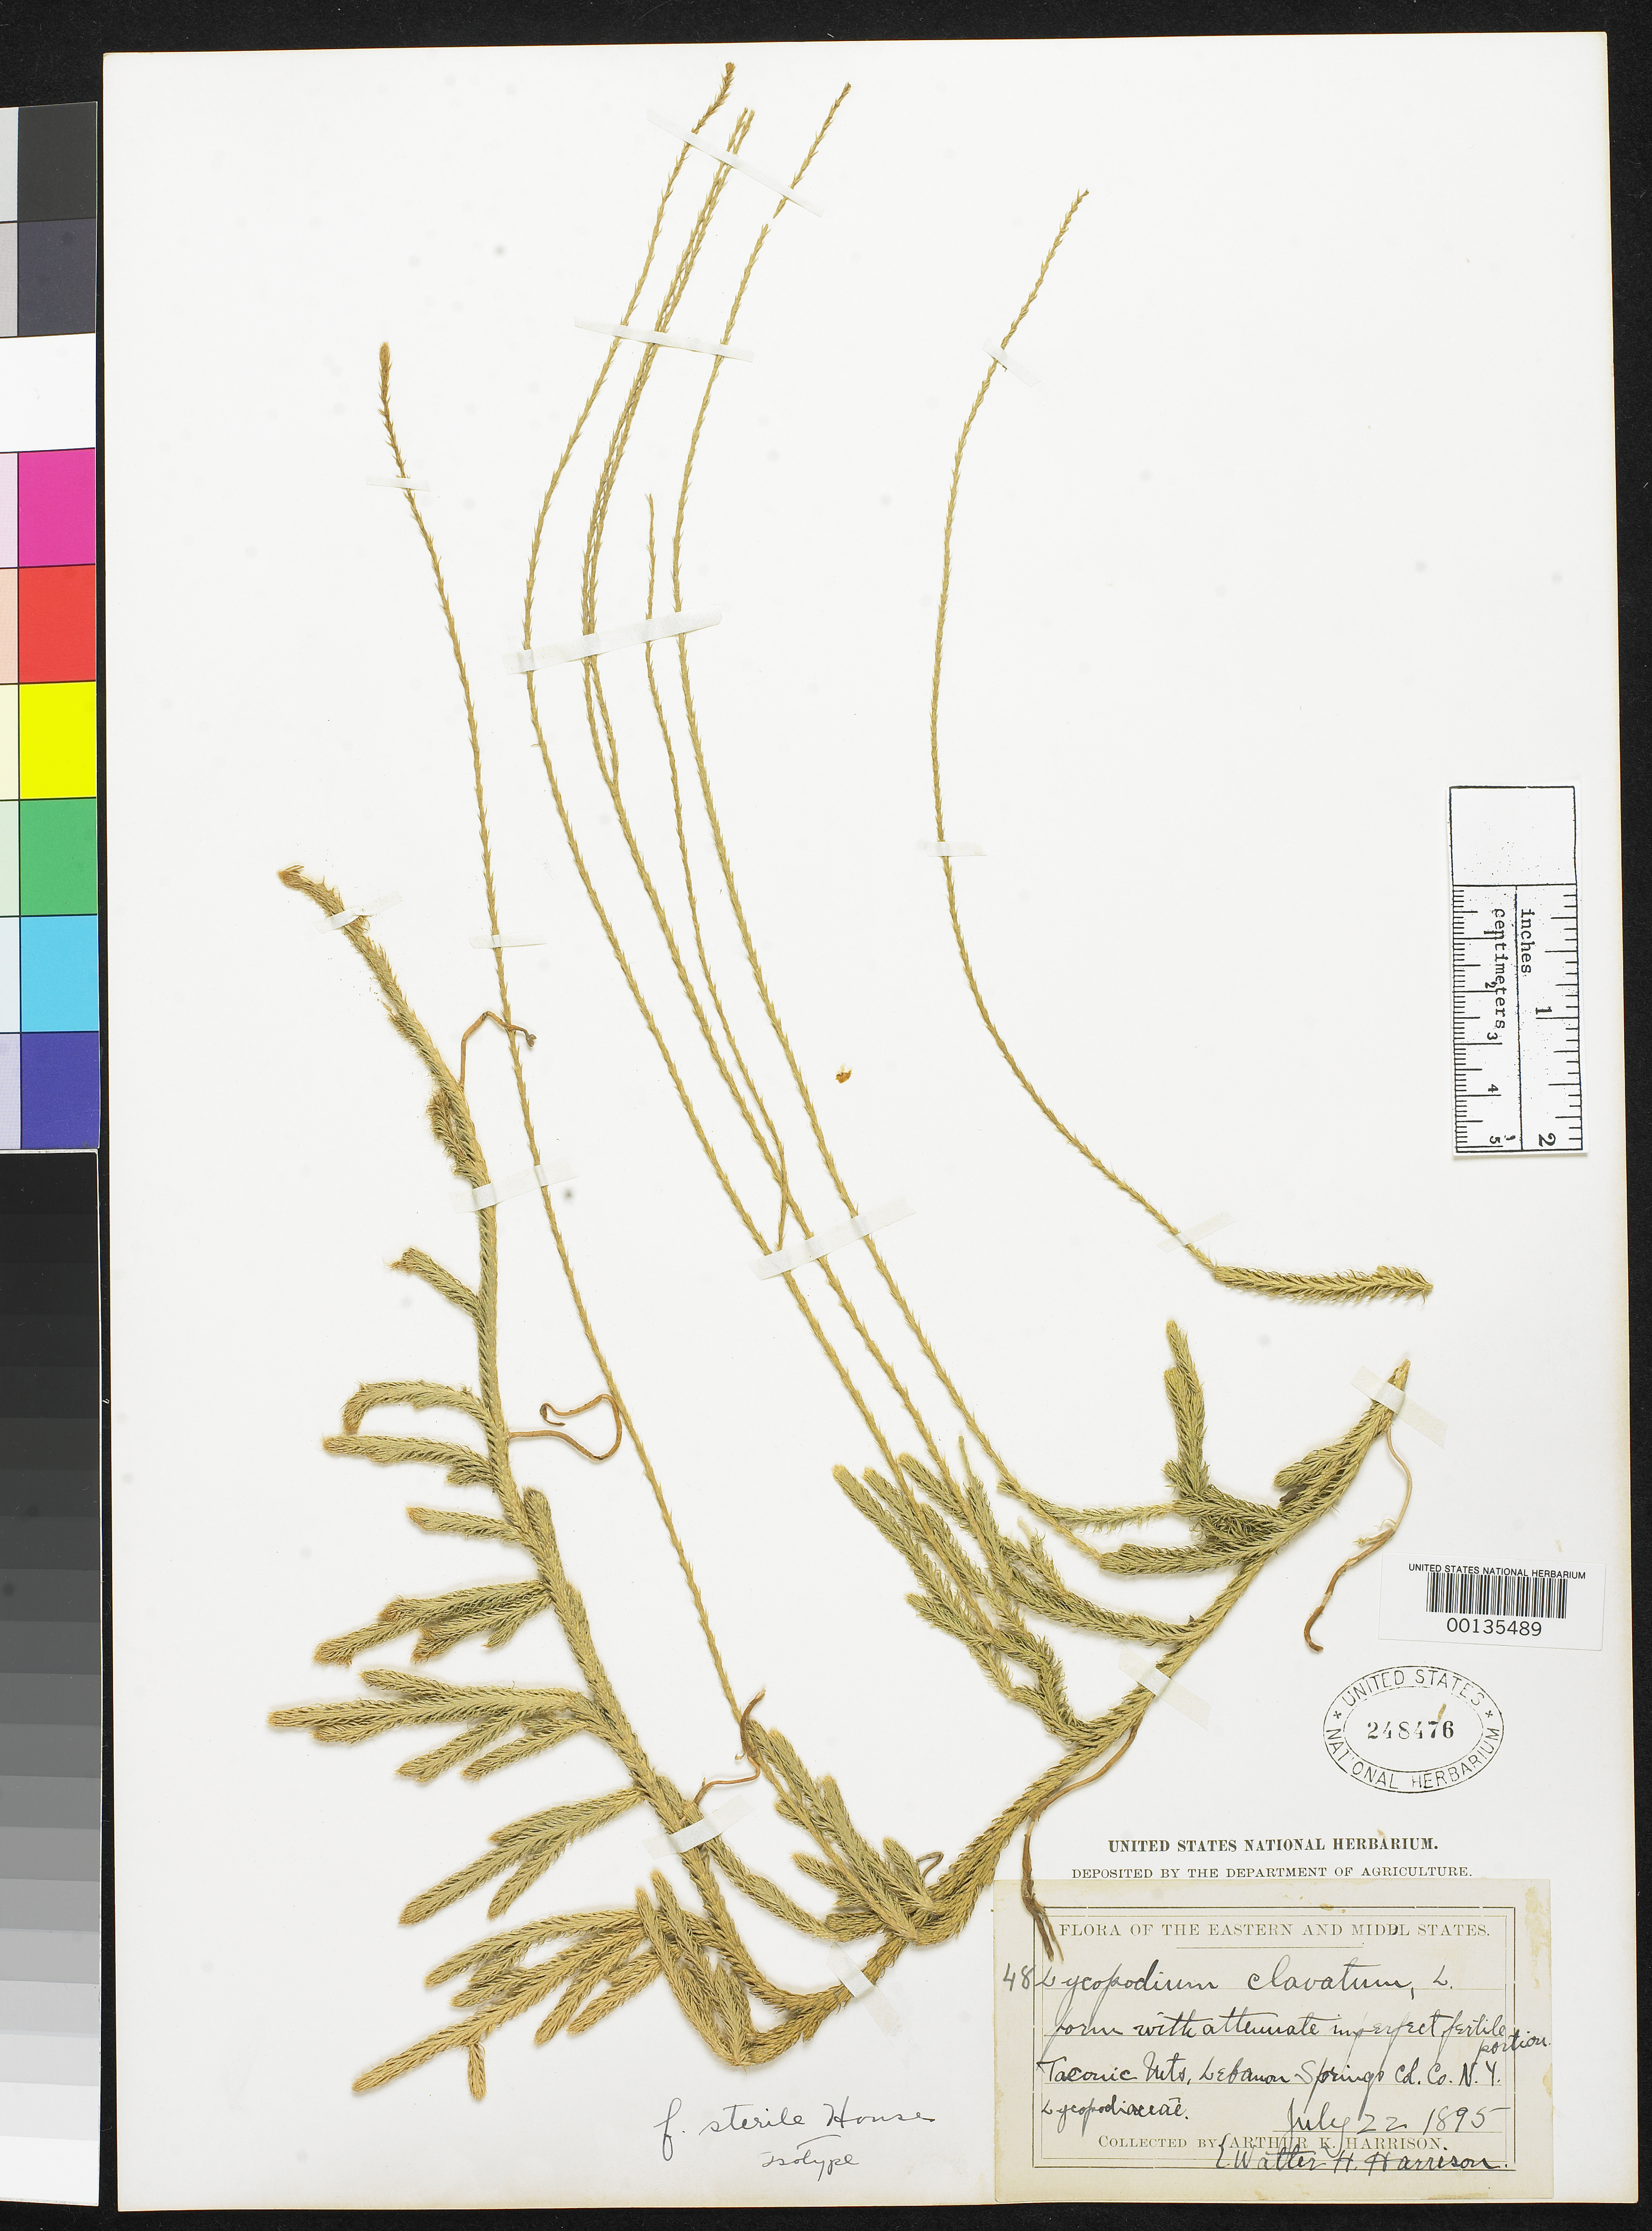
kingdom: Plantae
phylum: Tracheophyta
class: Lycopodiopsida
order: Lycopodiales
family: Lycopodiaceae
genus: Lycopodium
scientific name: Lycopodium clavatum f. sterile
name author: House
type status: Type Collection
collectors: A. K. Harrison & W. H. Harrison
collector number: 48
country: United States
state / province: New York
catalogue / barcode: US 248476